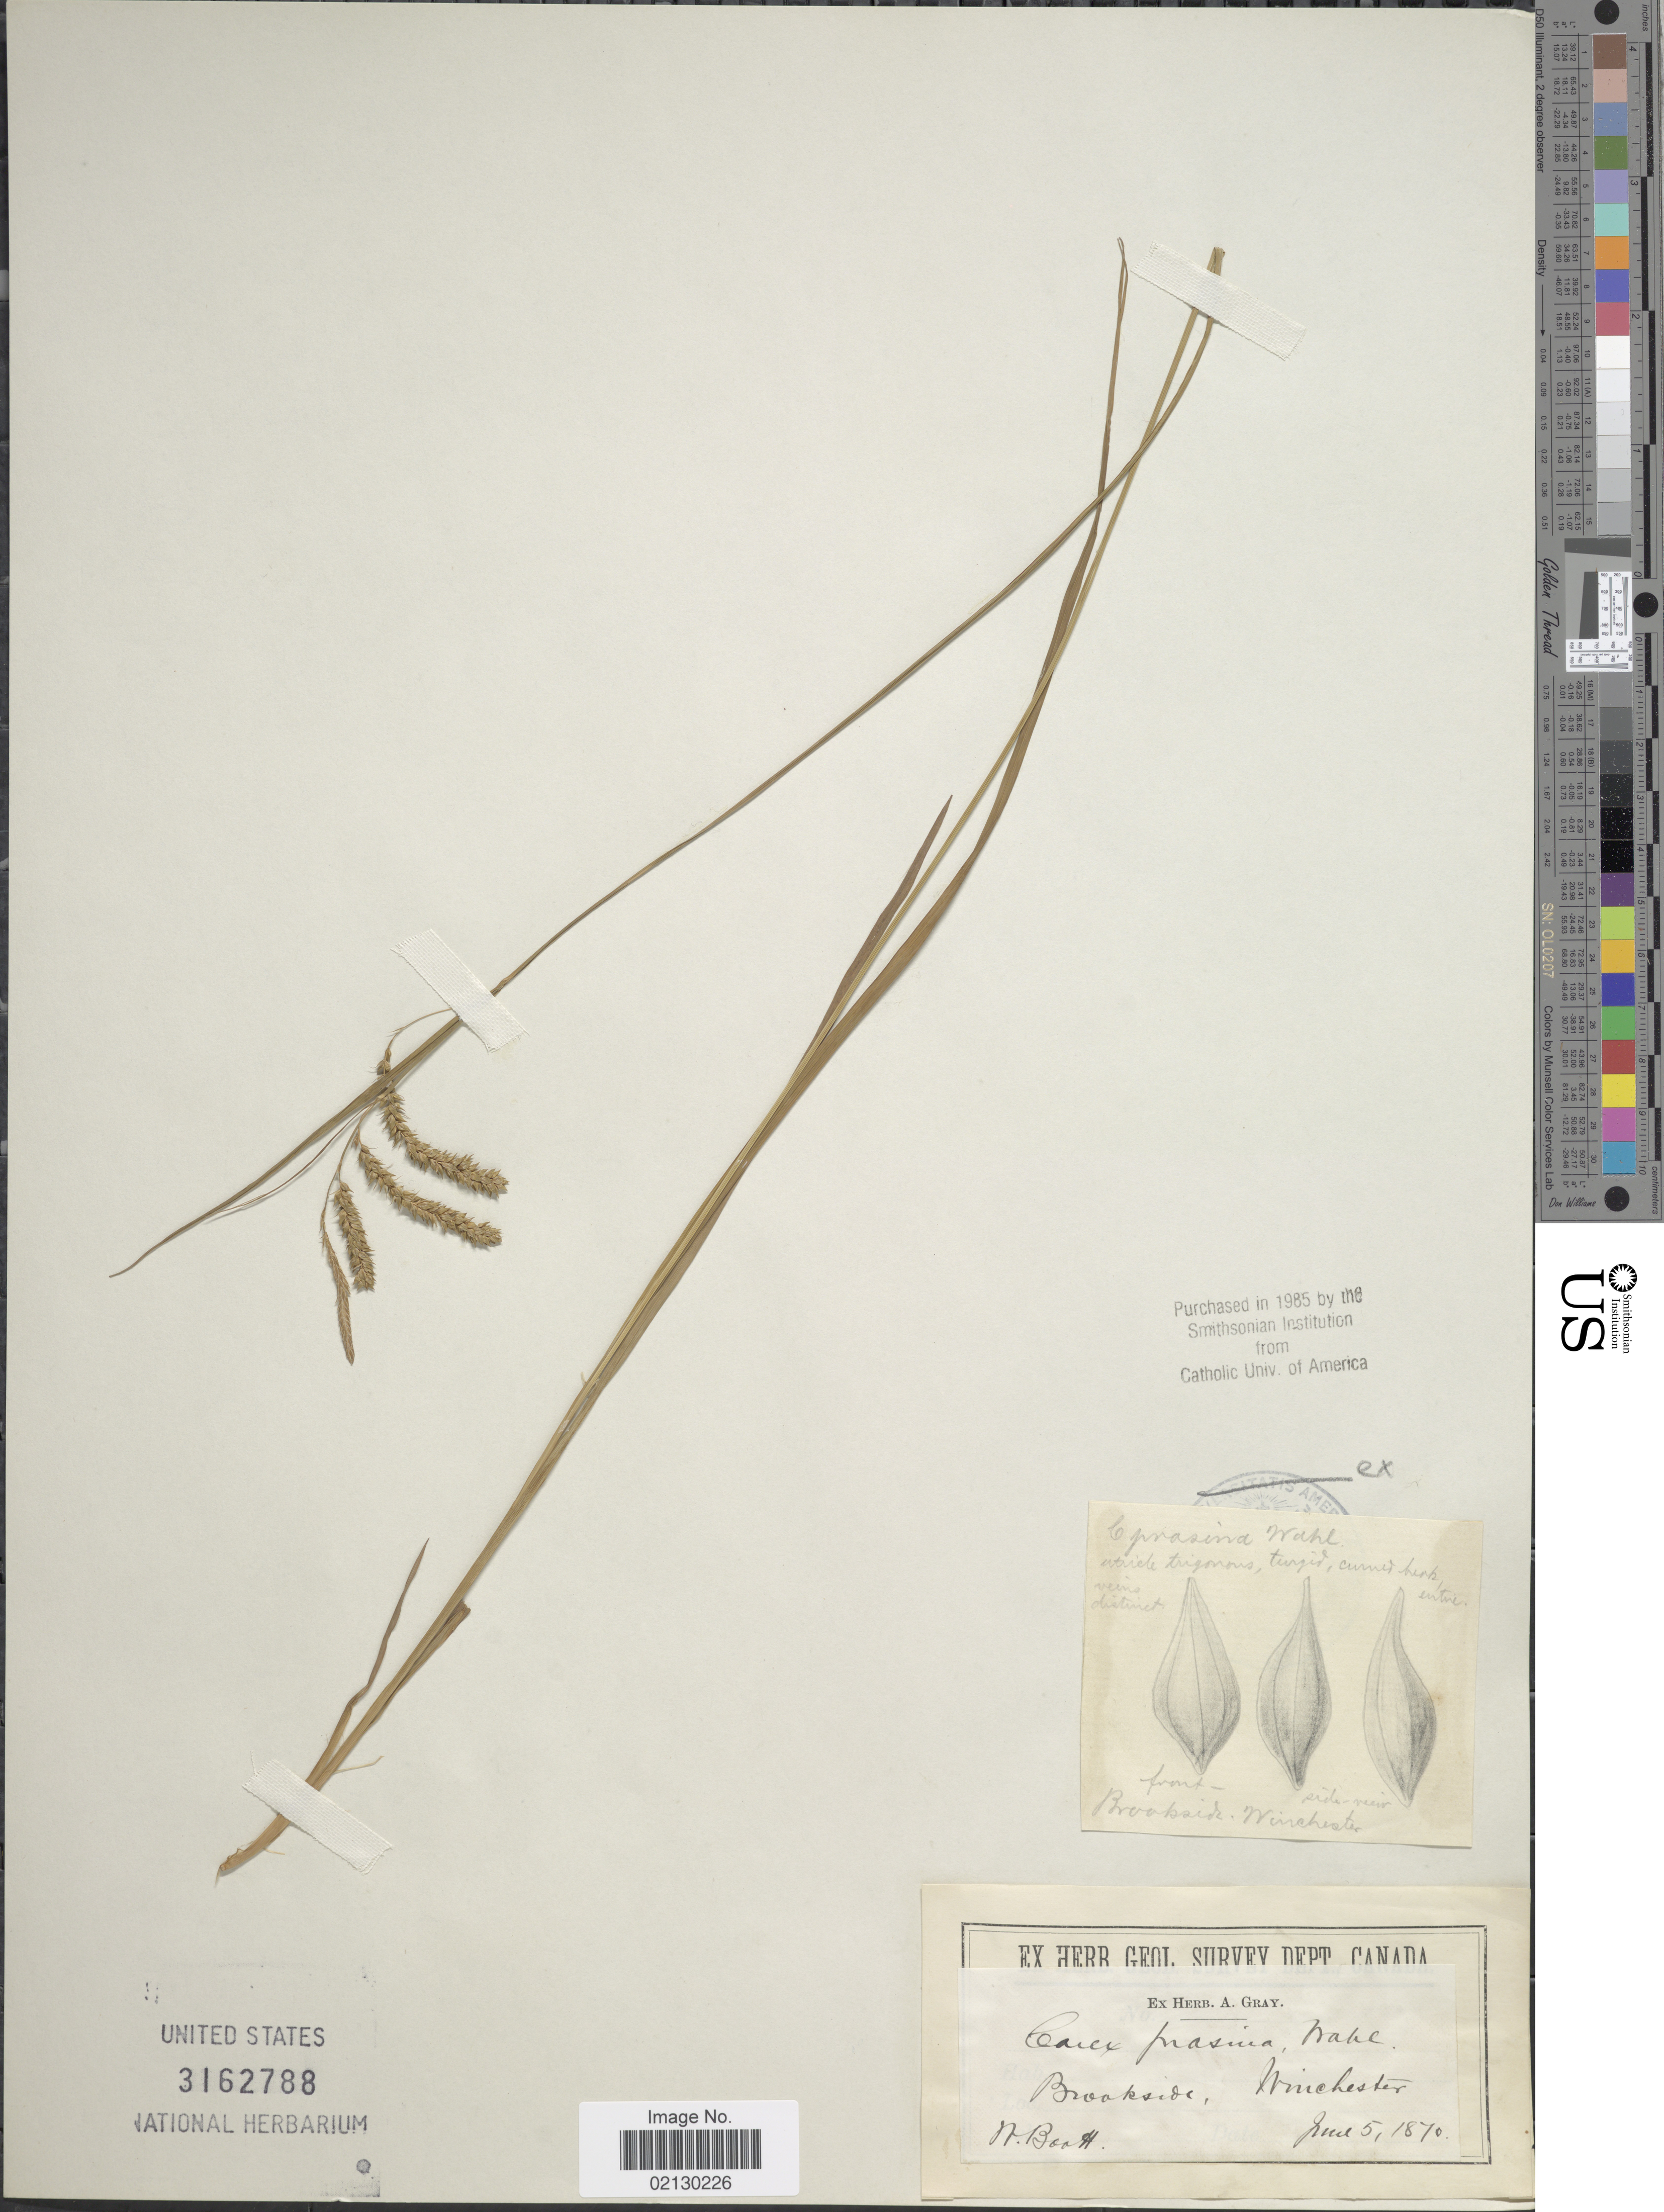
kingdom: Plantae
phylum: Tracheophyta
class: Liliopsida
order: Poales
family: Cyperaceae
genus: Carex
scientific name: Carex prasina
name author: Wahlenb.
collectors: W. Boott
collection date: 1870-06-05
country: United States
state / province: Massachusetts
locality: Brookside, Winchester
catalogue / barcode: US 3162788